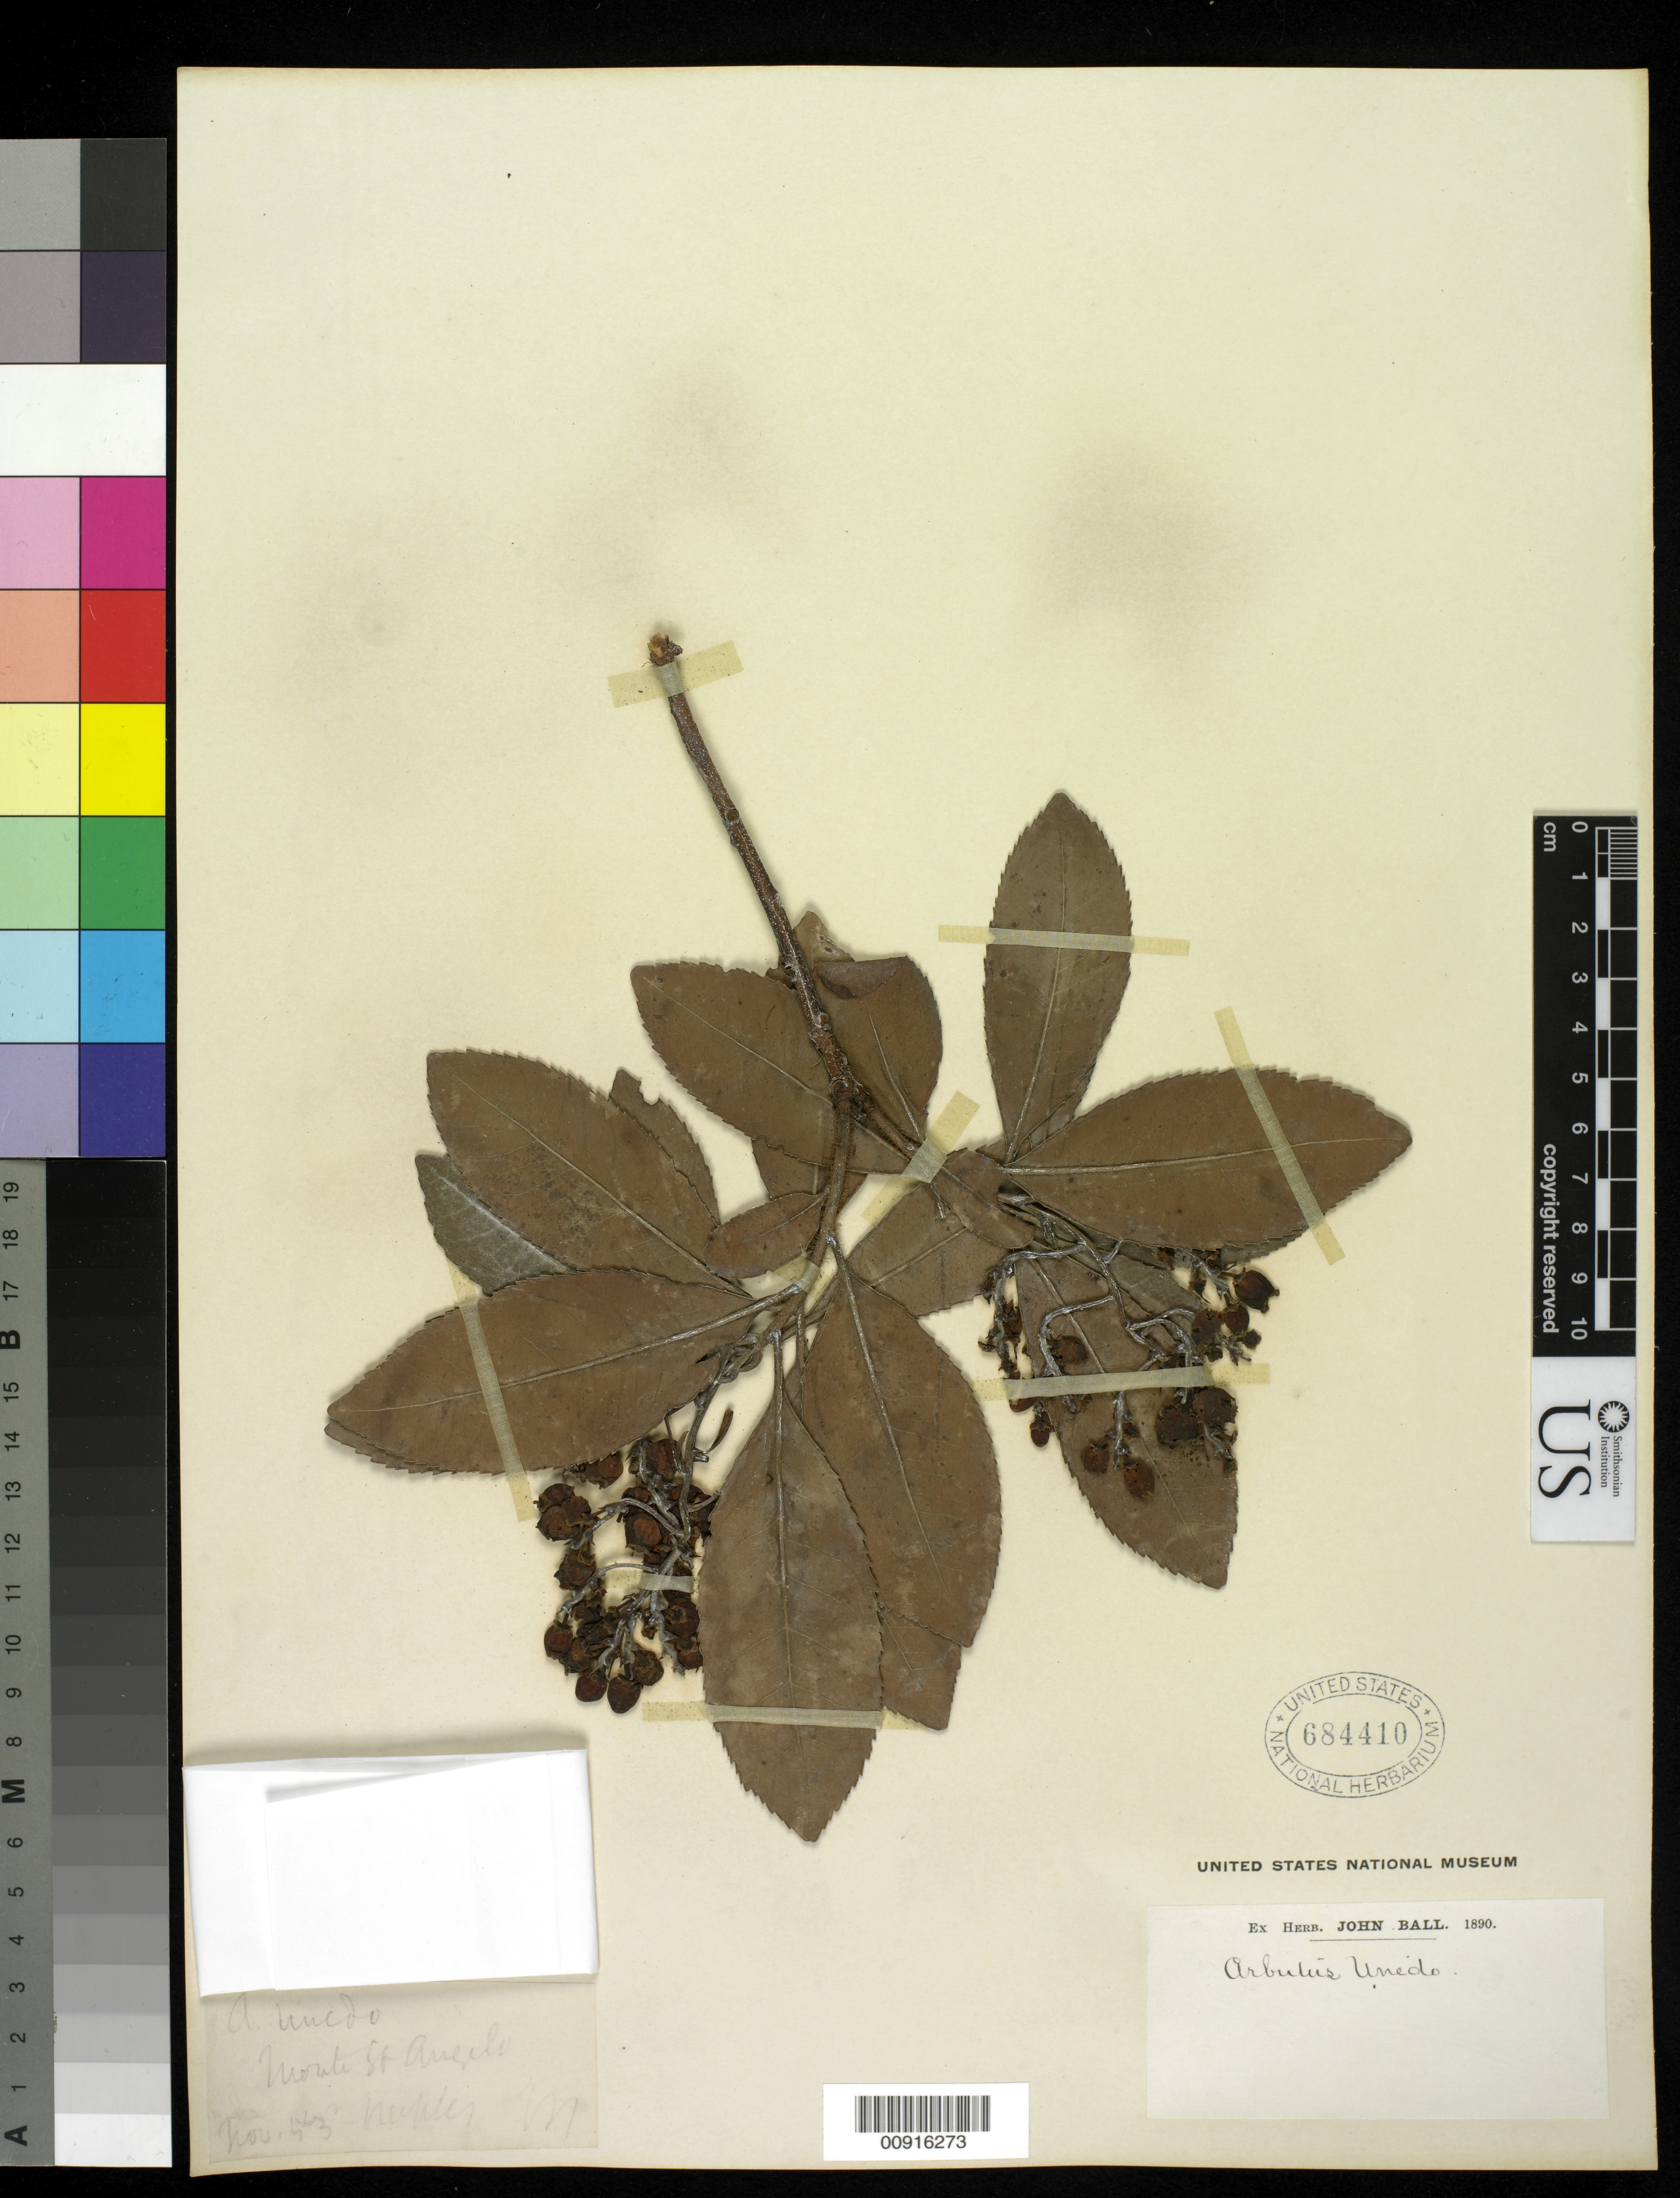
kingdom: Plantae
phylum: Tracheophyta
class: Magnoliopsida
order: Ericales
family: Ericaceae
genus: Arbutus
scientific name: Arbutus unedo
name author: L.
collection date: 1843-11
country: Italy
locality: Monte St Angelo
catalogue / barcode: US 684410